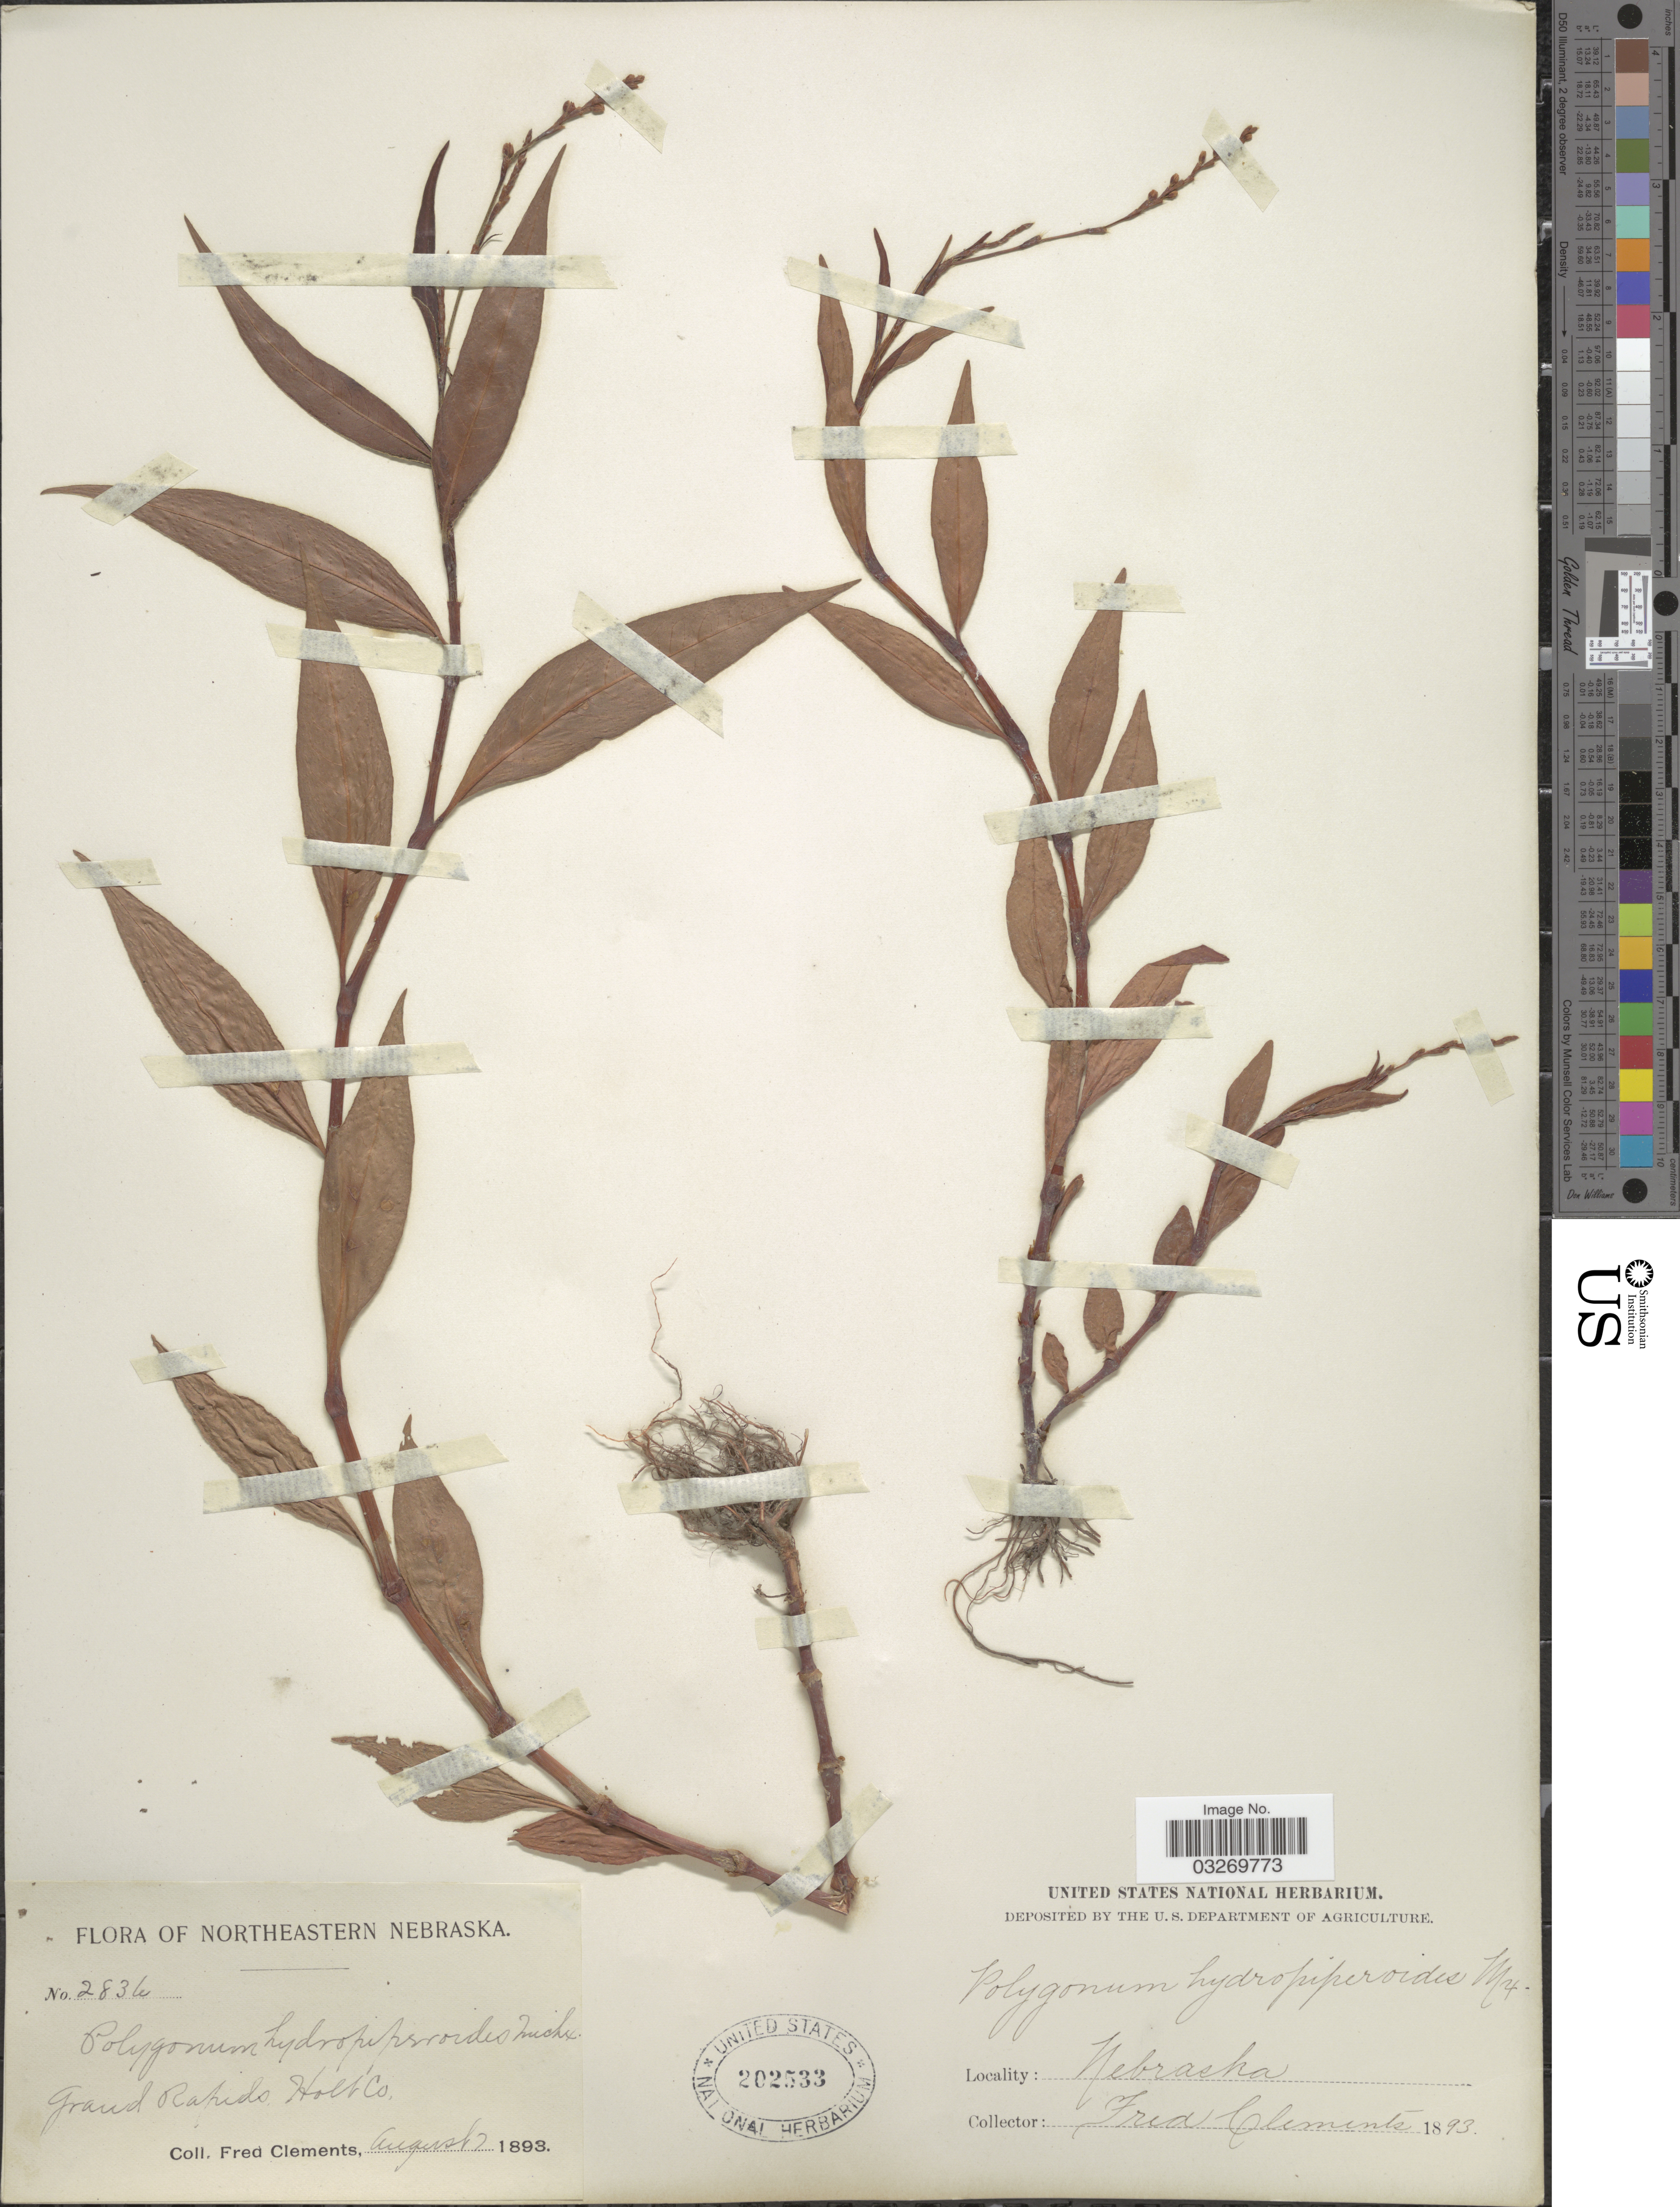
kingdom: Plantae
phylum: Tracheophyta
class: Magnoliopsida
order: Caryophyllales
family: Polygonaceae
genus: Persicaria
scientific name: Persicaria hydropiper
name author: (L.) Delarbre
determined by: Atha, D. E.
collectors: F. Clements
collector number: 2836*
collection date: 1893-08-07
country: United States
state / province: Nebraska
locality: Northeastern Nebraska. Grand Rapids Holt Co.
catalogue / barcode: US 202533